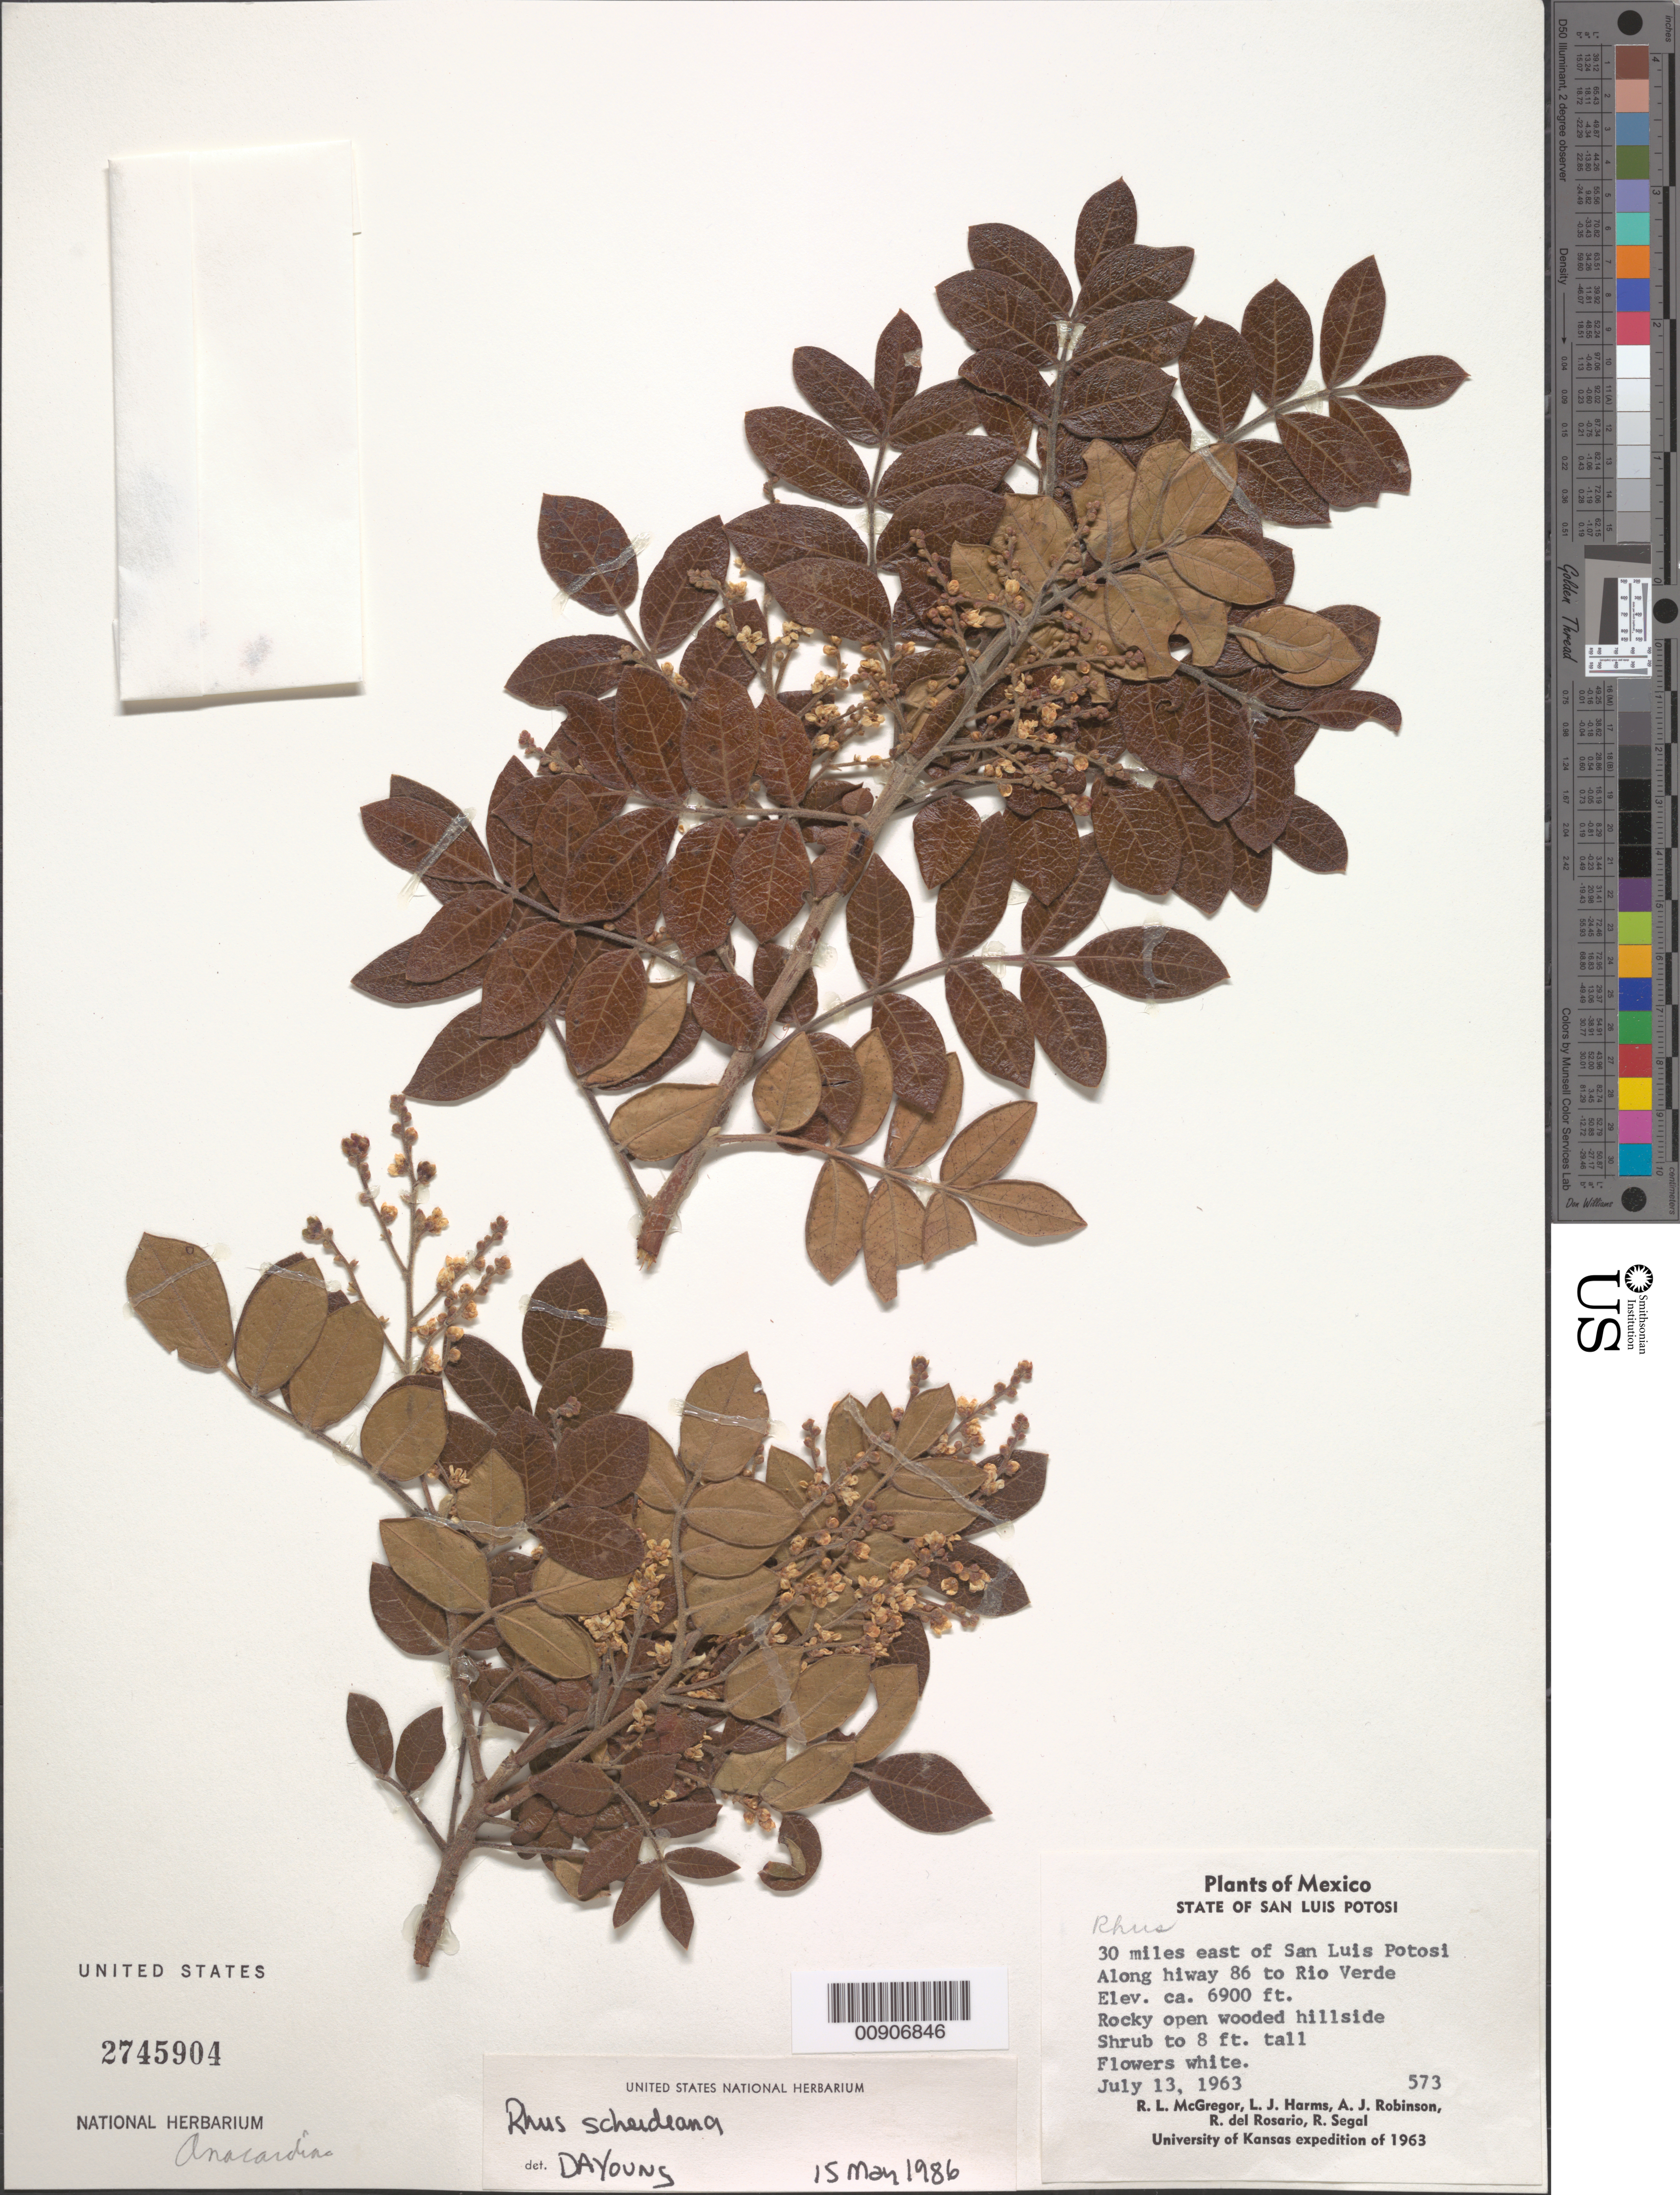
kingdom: Plantae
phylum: Tracheophyta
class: Magnoliopsida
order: Sapindales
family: Anacardiaceae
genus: Rhus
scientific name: Rhus schiedeana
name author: Schltdl.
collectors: R. McGregor, L. Harms, A. J. Robinson, R. del Rosario & R. Segal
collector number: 573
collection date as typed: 13 Jul 1963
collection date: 1963-07-13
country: Mexico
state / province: San Luis Potosí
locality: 30 miles east of San Luis Potosí along highway 86 to Río Verde.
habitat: Rocky open wooded hillside.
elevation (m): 2103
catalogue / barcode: US 2745904